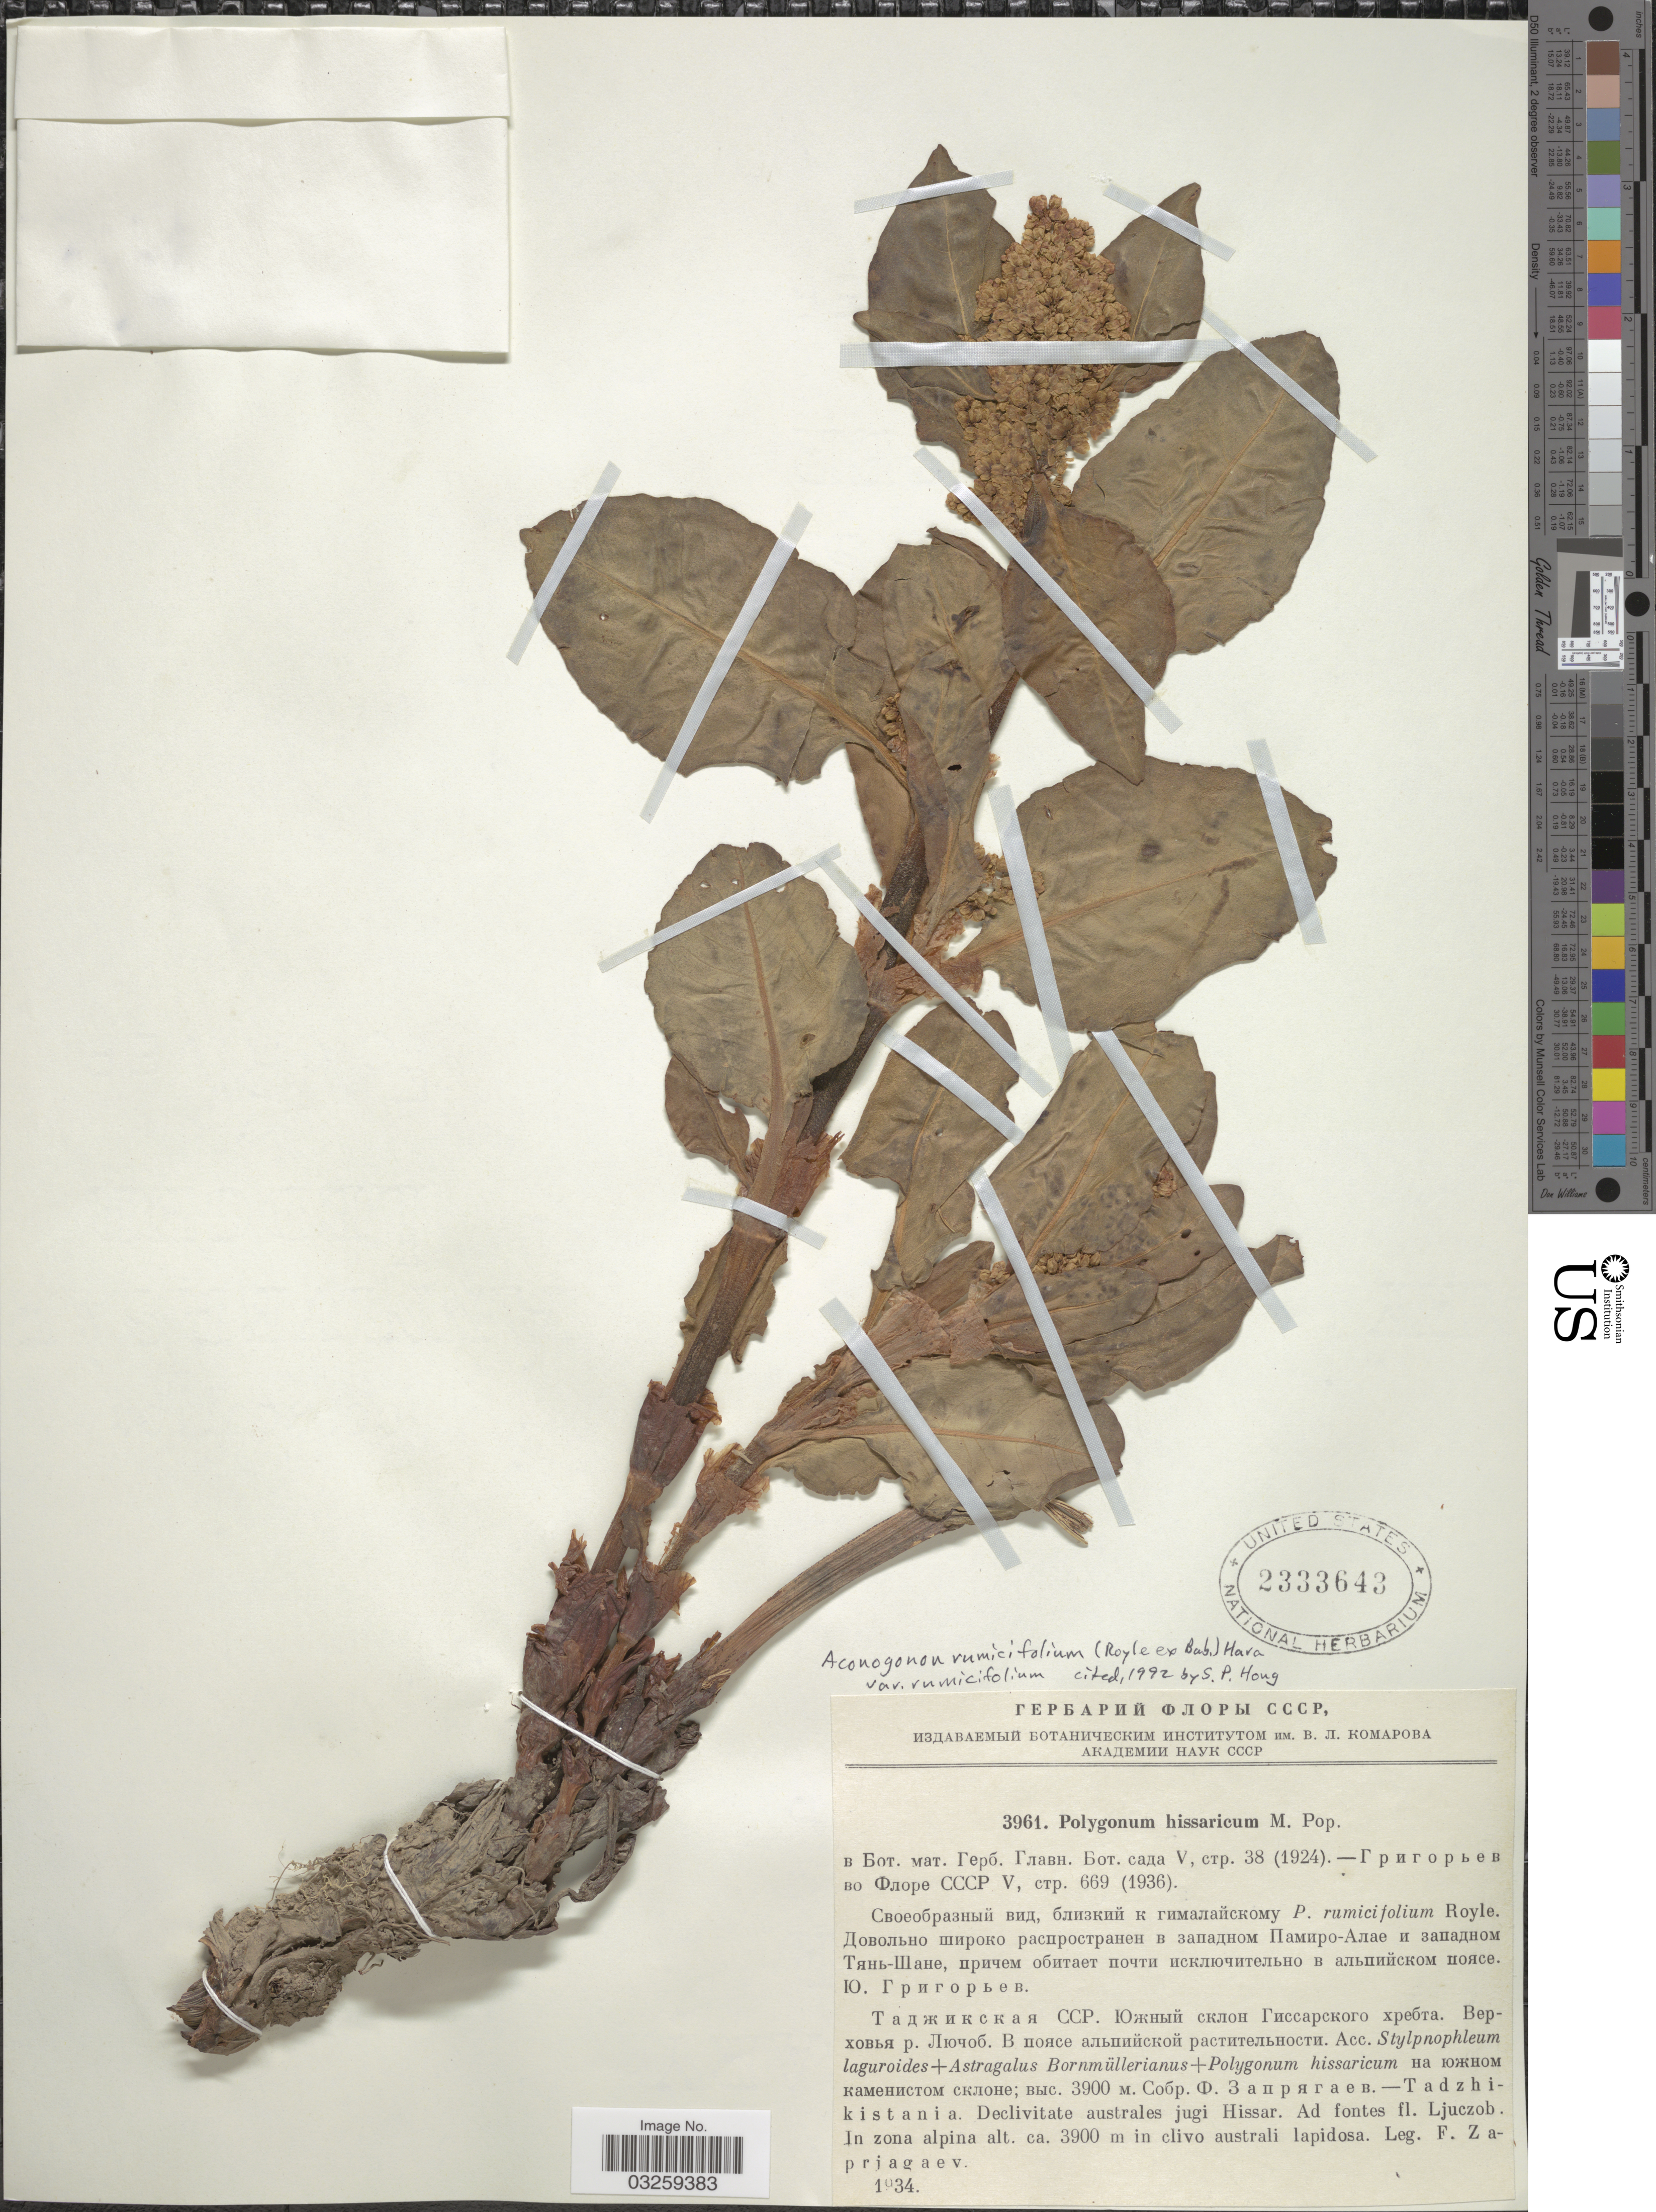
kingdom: Plantae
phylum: Tracheophyta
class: Magnoliopsida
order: Caryophyllales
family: Polygonaceae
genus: Koenigia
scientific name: Koenigia rumicifolia var. rumicifolia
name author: (Royle ex Bab.) T.M. Schust. & Reveal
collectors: F. Zaprjagaev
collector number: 3961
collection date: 1934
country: Tajikistan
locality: Tadzhikistania. Declivitate australes jugi Hissar. Ad fontes fl. Ljuczob.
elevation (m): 3900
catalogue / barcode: US 2333643